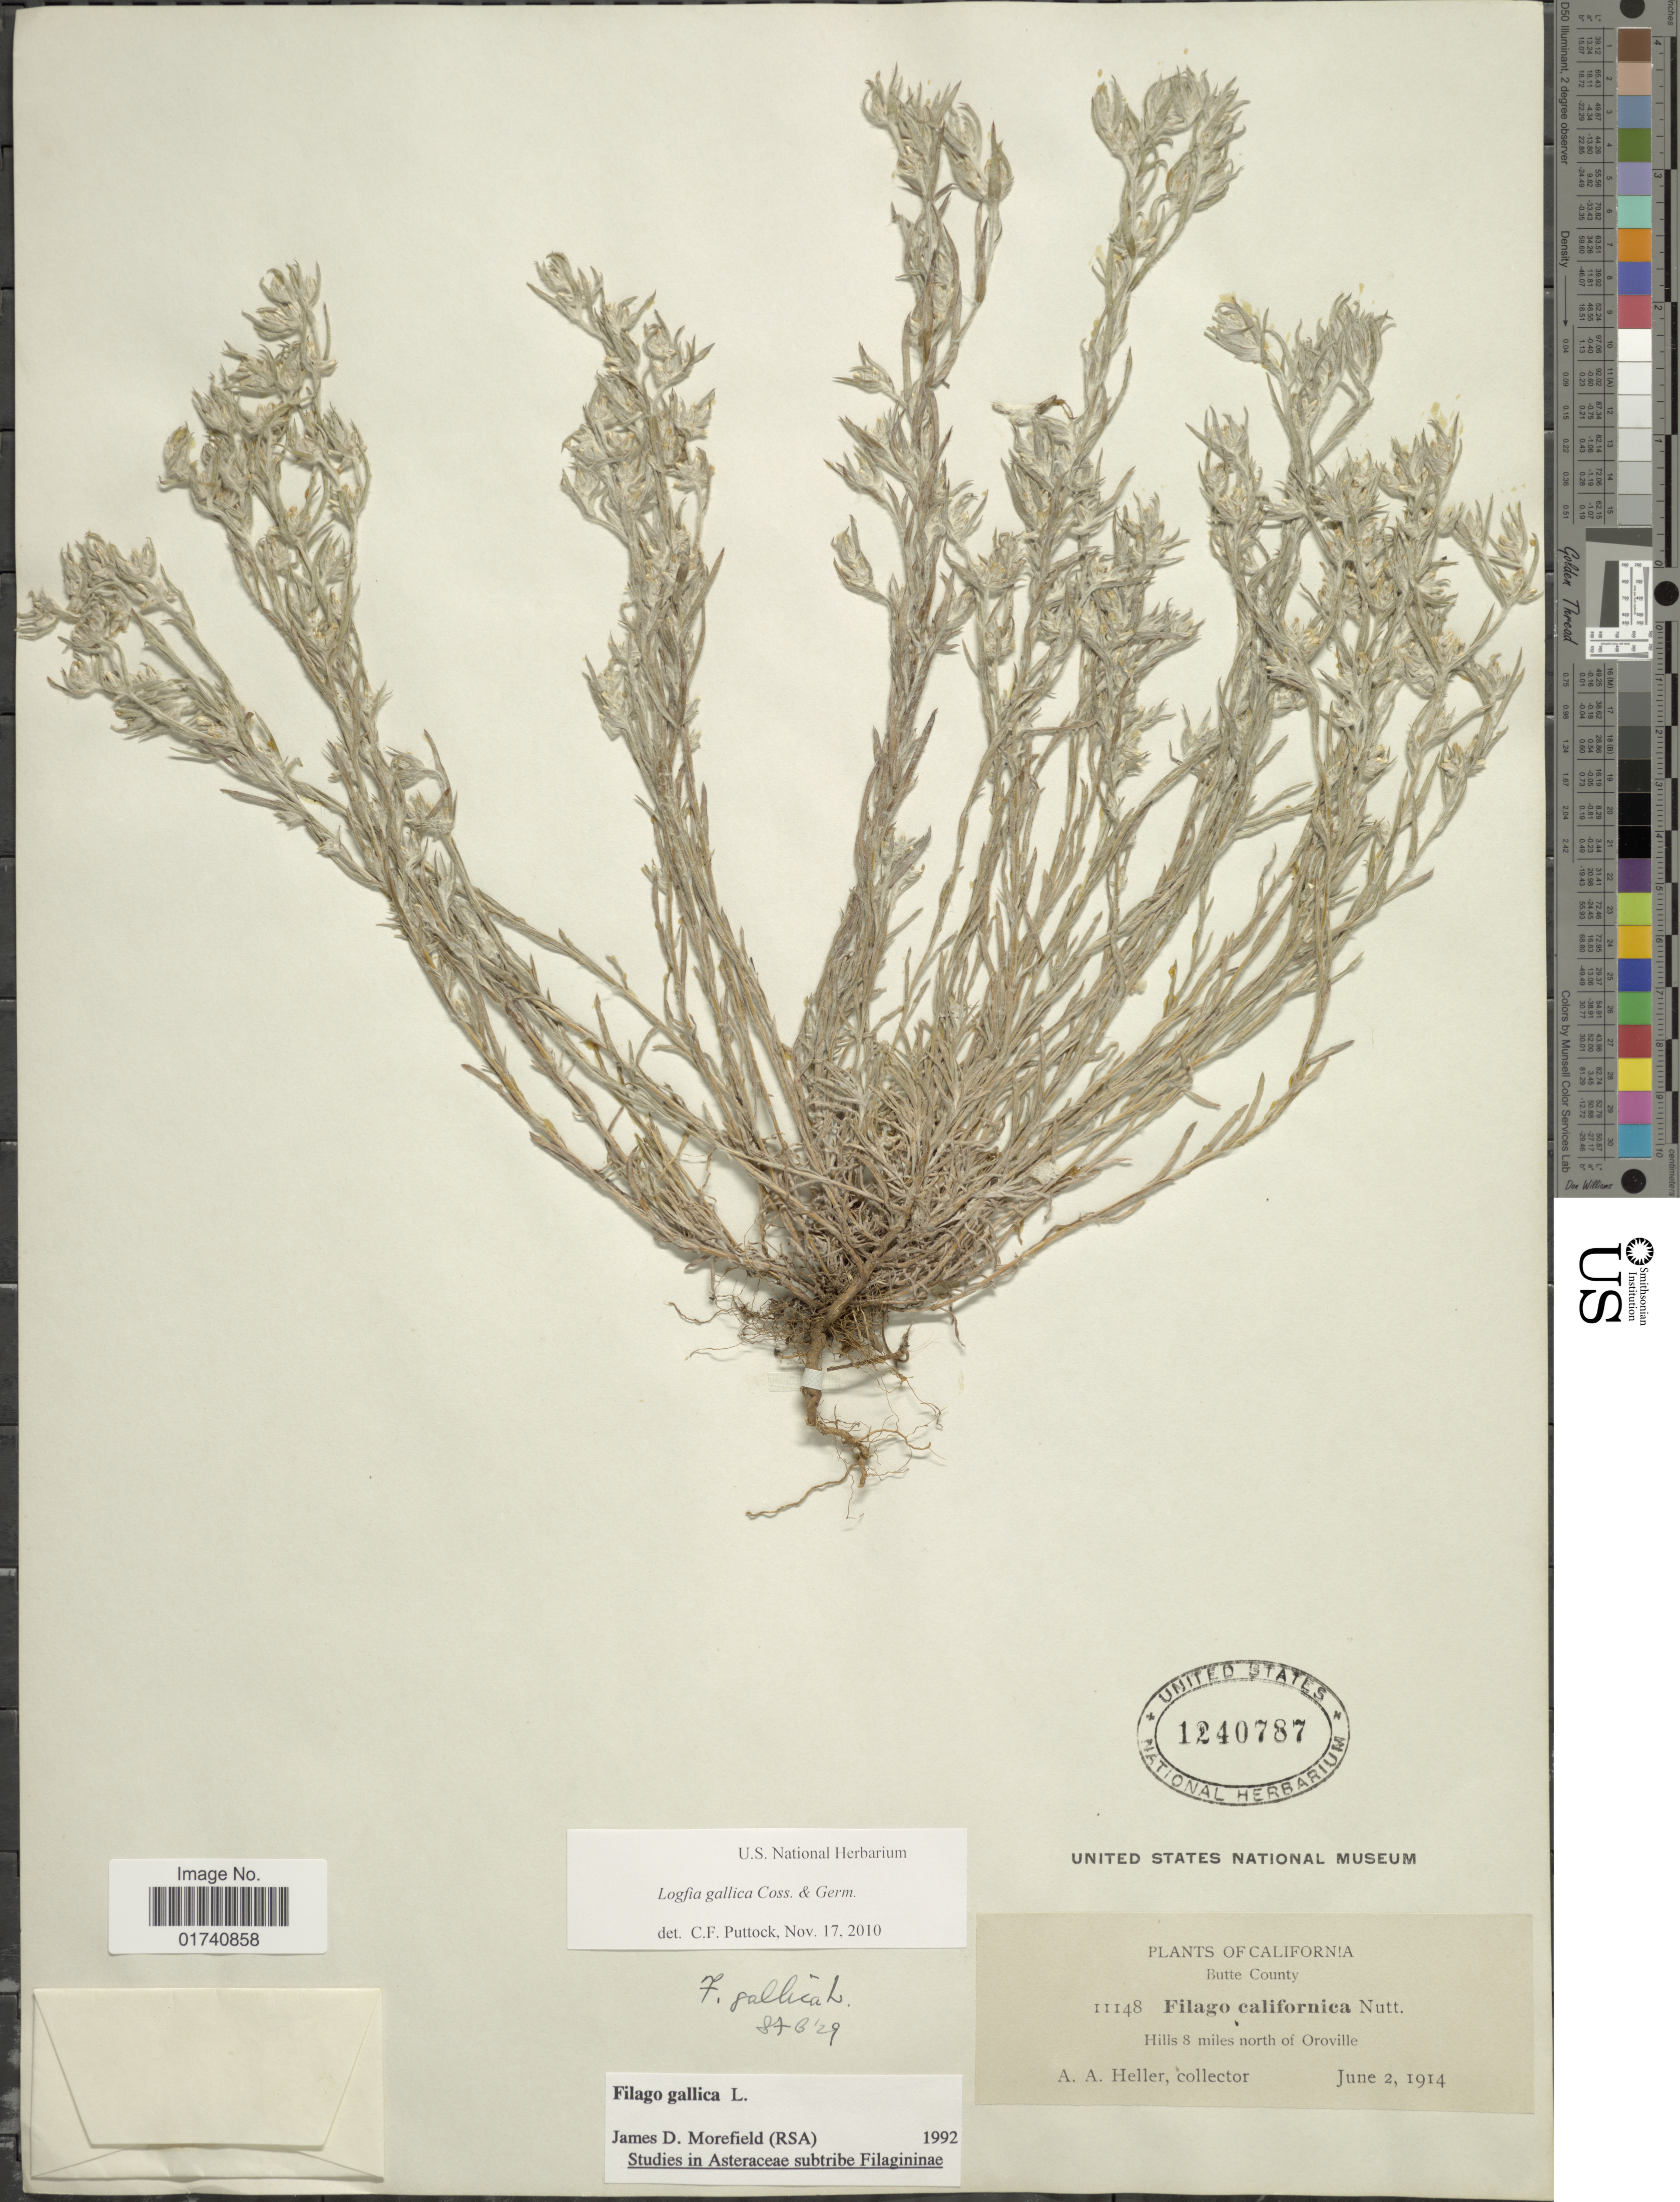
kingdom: Plantae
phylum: Tracheophyta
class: Magnoliopsida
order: Asterales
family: Asteraceae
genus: Logfia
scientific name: Logfia gallica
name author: (L.) Coss. & Germ.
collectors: A. A. Heller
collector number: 11148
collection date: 1914-06-02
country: United States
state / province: California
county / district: Butte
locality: Butte County. Hills 8 miles north of Oroville.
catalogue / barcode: US 1240787